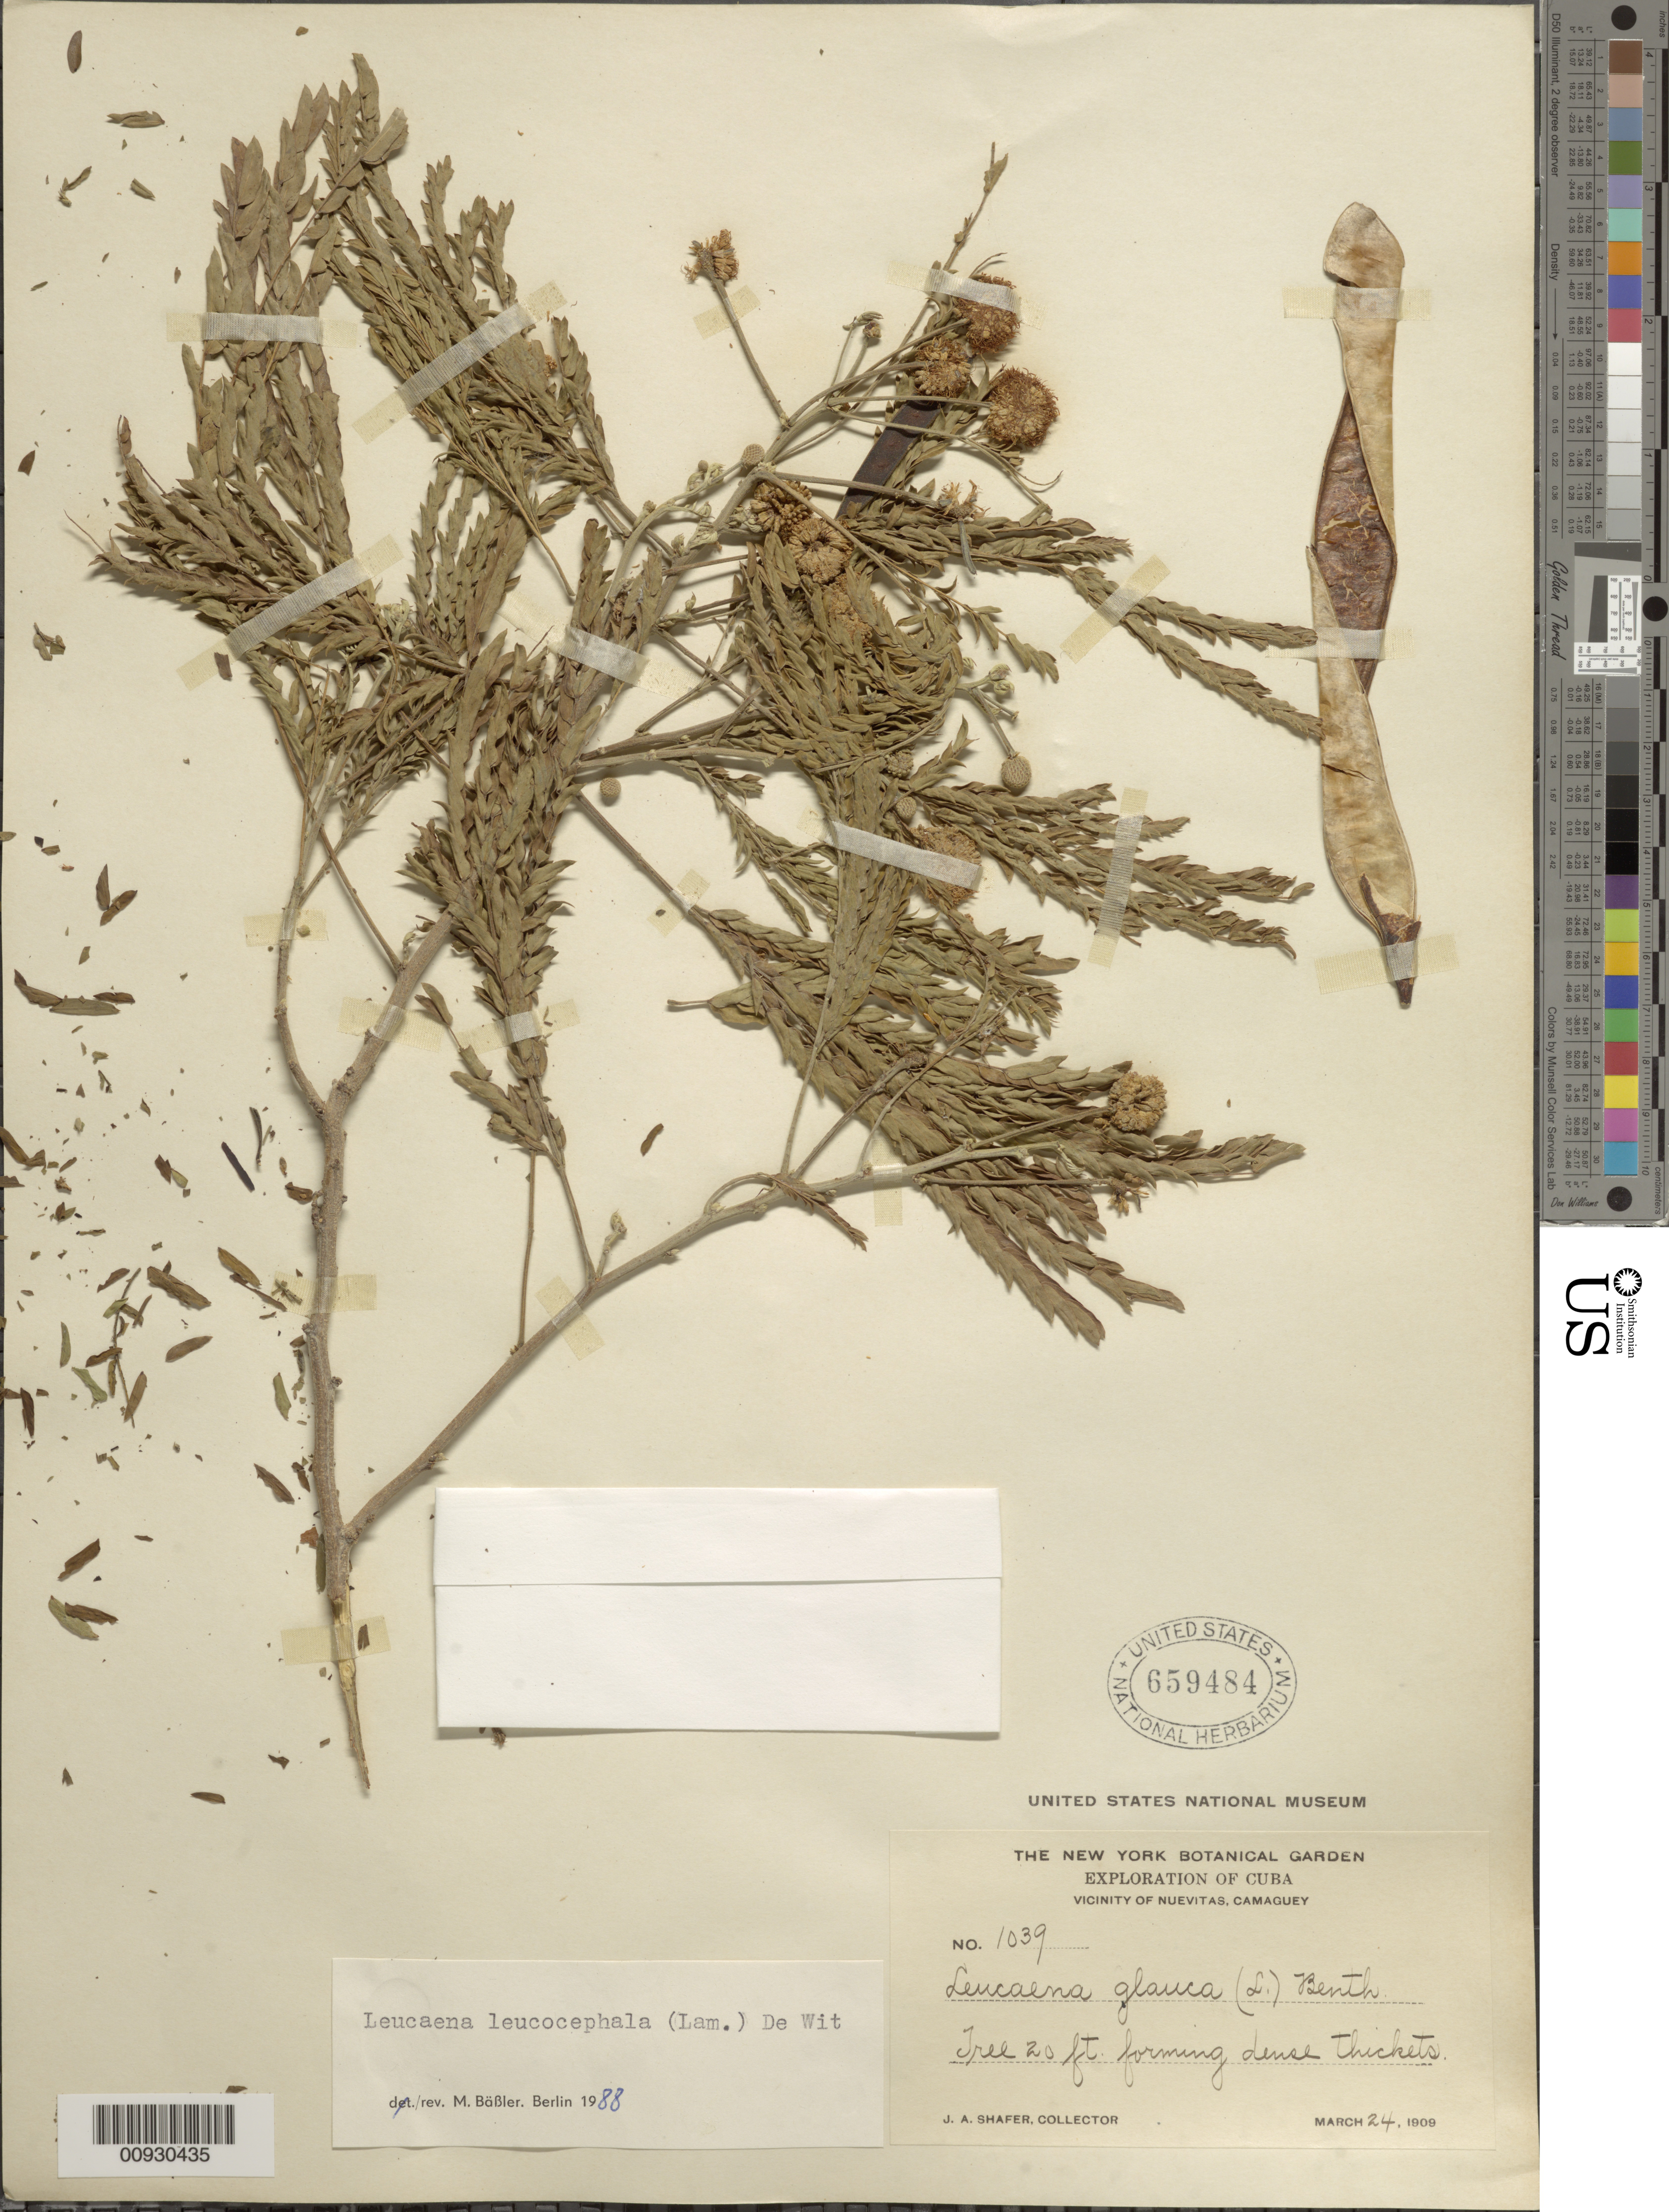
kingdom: Plantae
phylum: Tracheophyta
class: Magnoliopsida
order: Fabales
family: Fabaceae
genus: Leucaena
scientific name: Leucaena leucocephala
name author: (Lam.) de Wit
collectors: J. A. Shafer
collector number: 1039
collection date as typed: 24 Mar 1909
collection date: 1909-03-24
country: Cuba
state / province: Camagüey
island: Cuba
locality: Camagüey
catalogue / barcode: US 659484